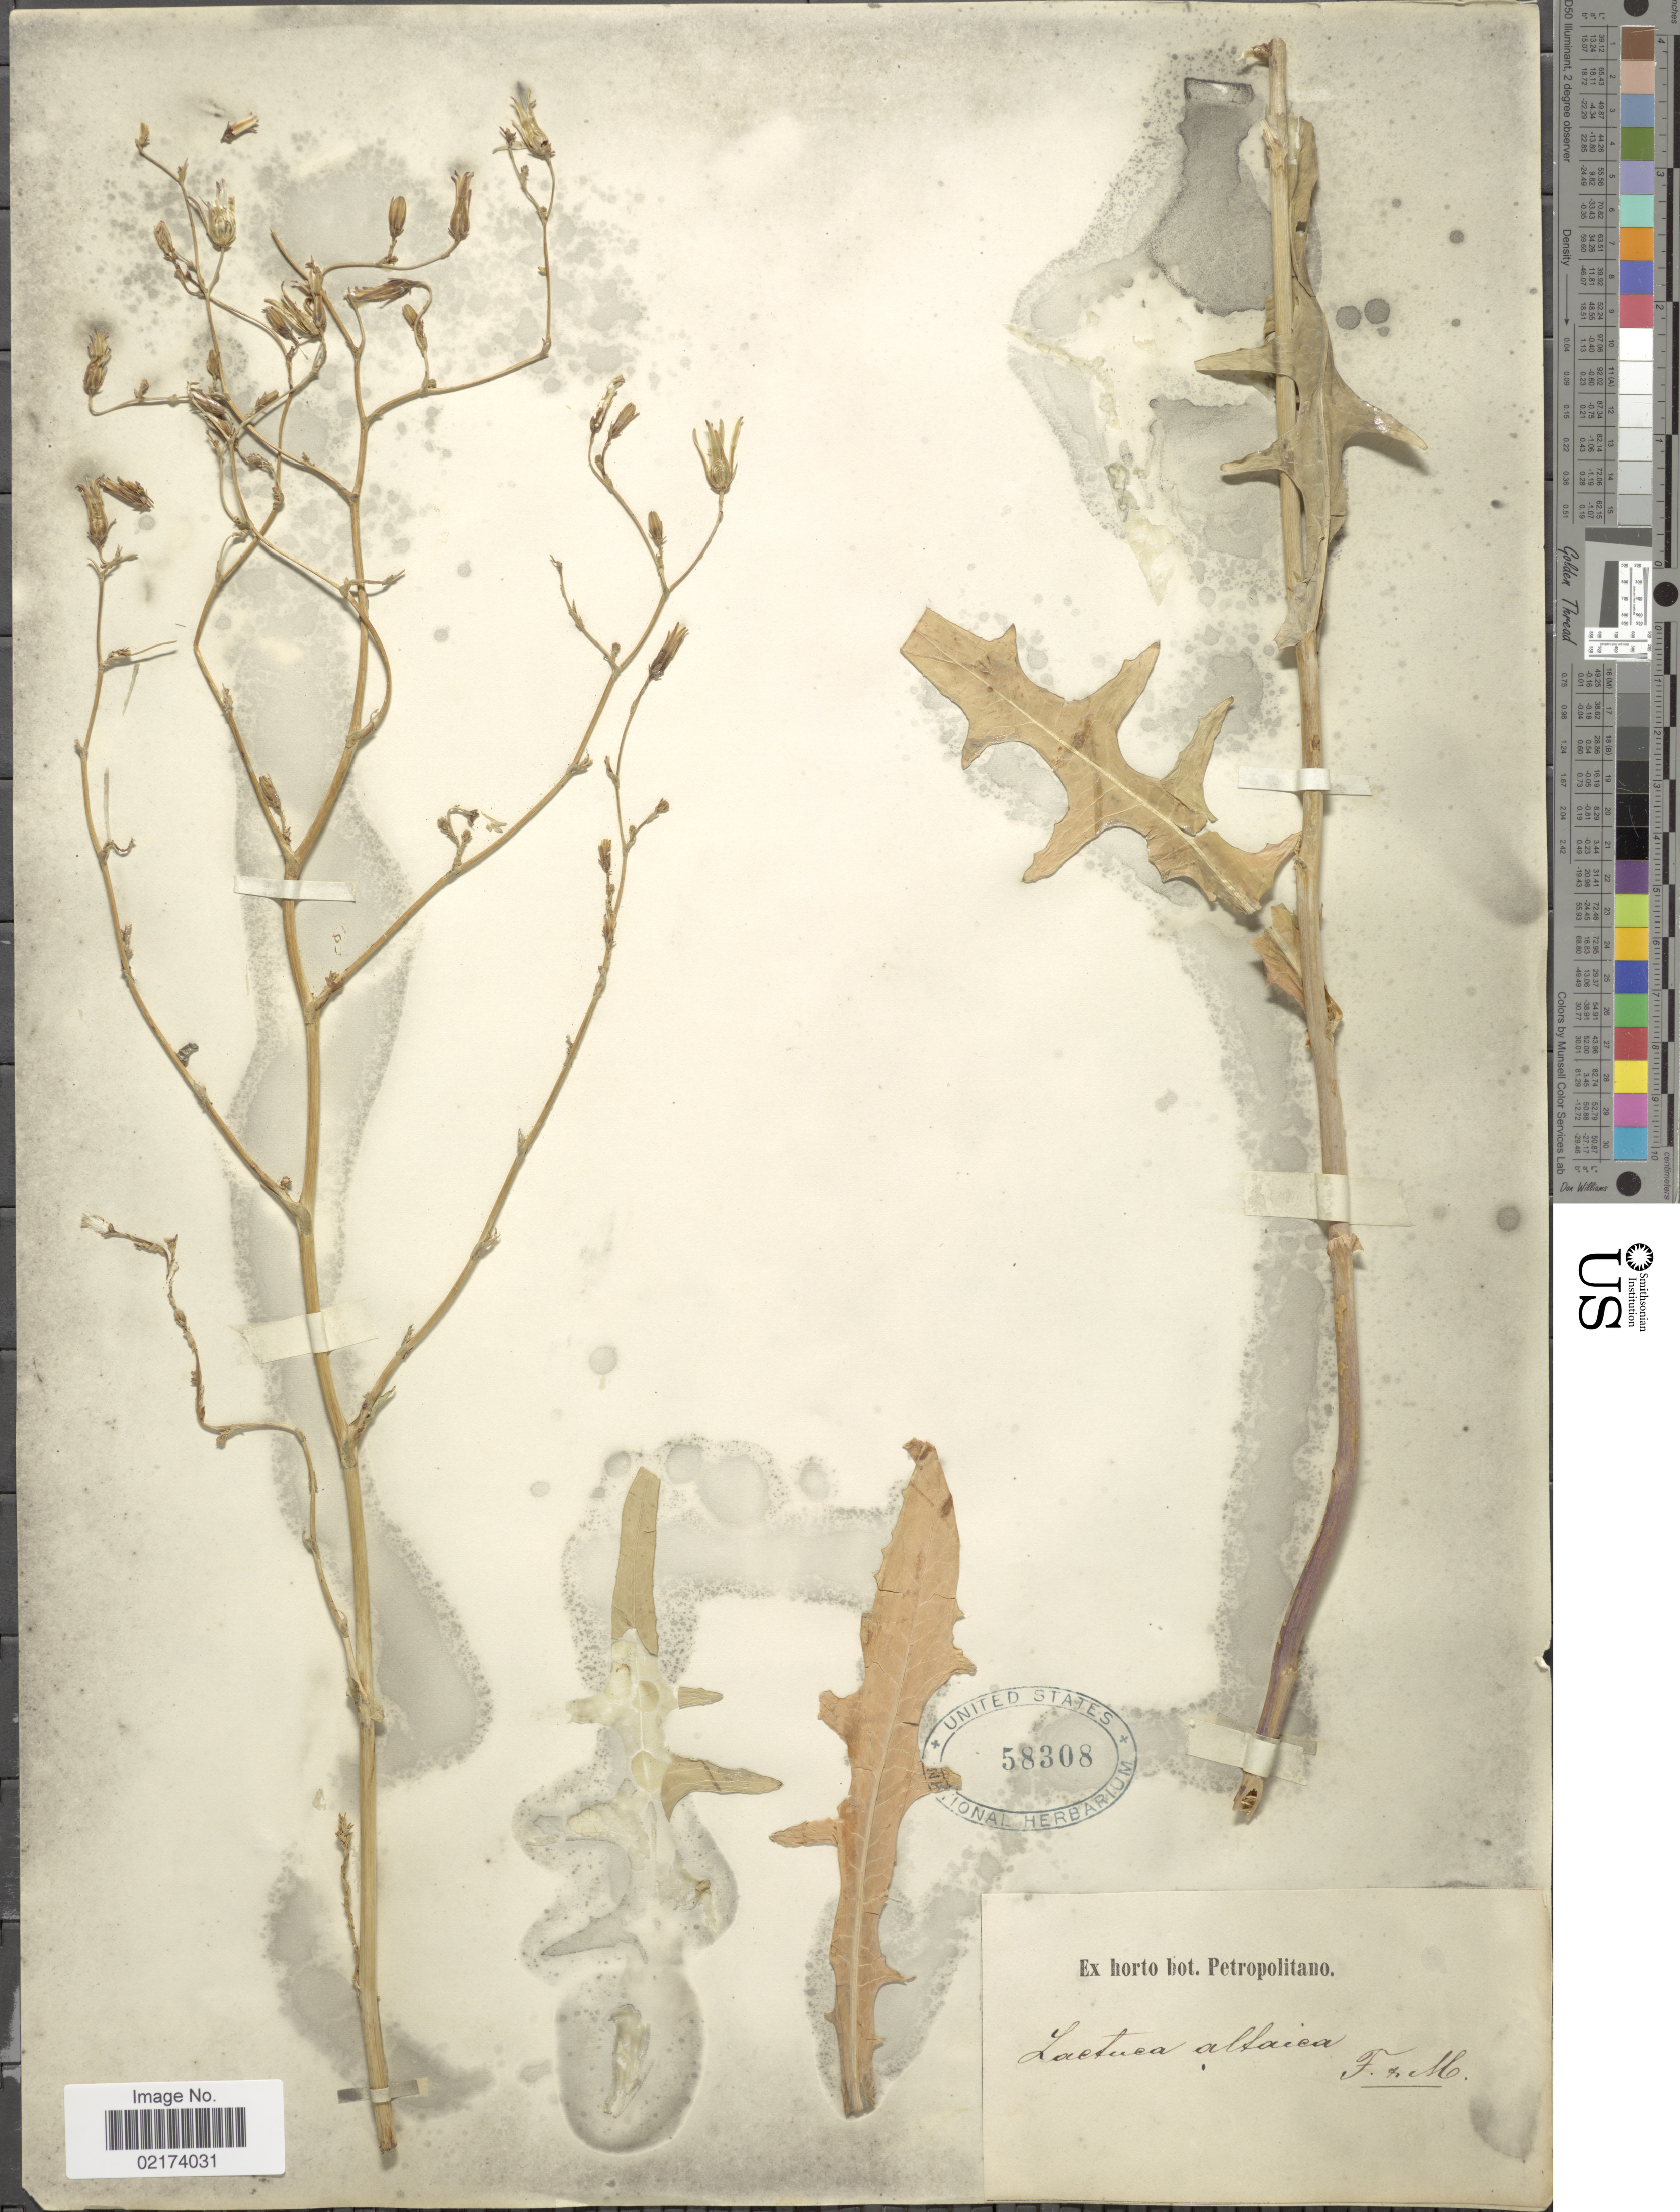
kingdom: Plantae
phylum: Tracheophyta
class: Magnoliopsida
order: Asterales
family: Asteraceae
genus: Lactuca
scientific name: Lactuca serriola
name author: L.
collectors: ex Horto Bot. Petropolitano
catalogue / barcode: US 58308